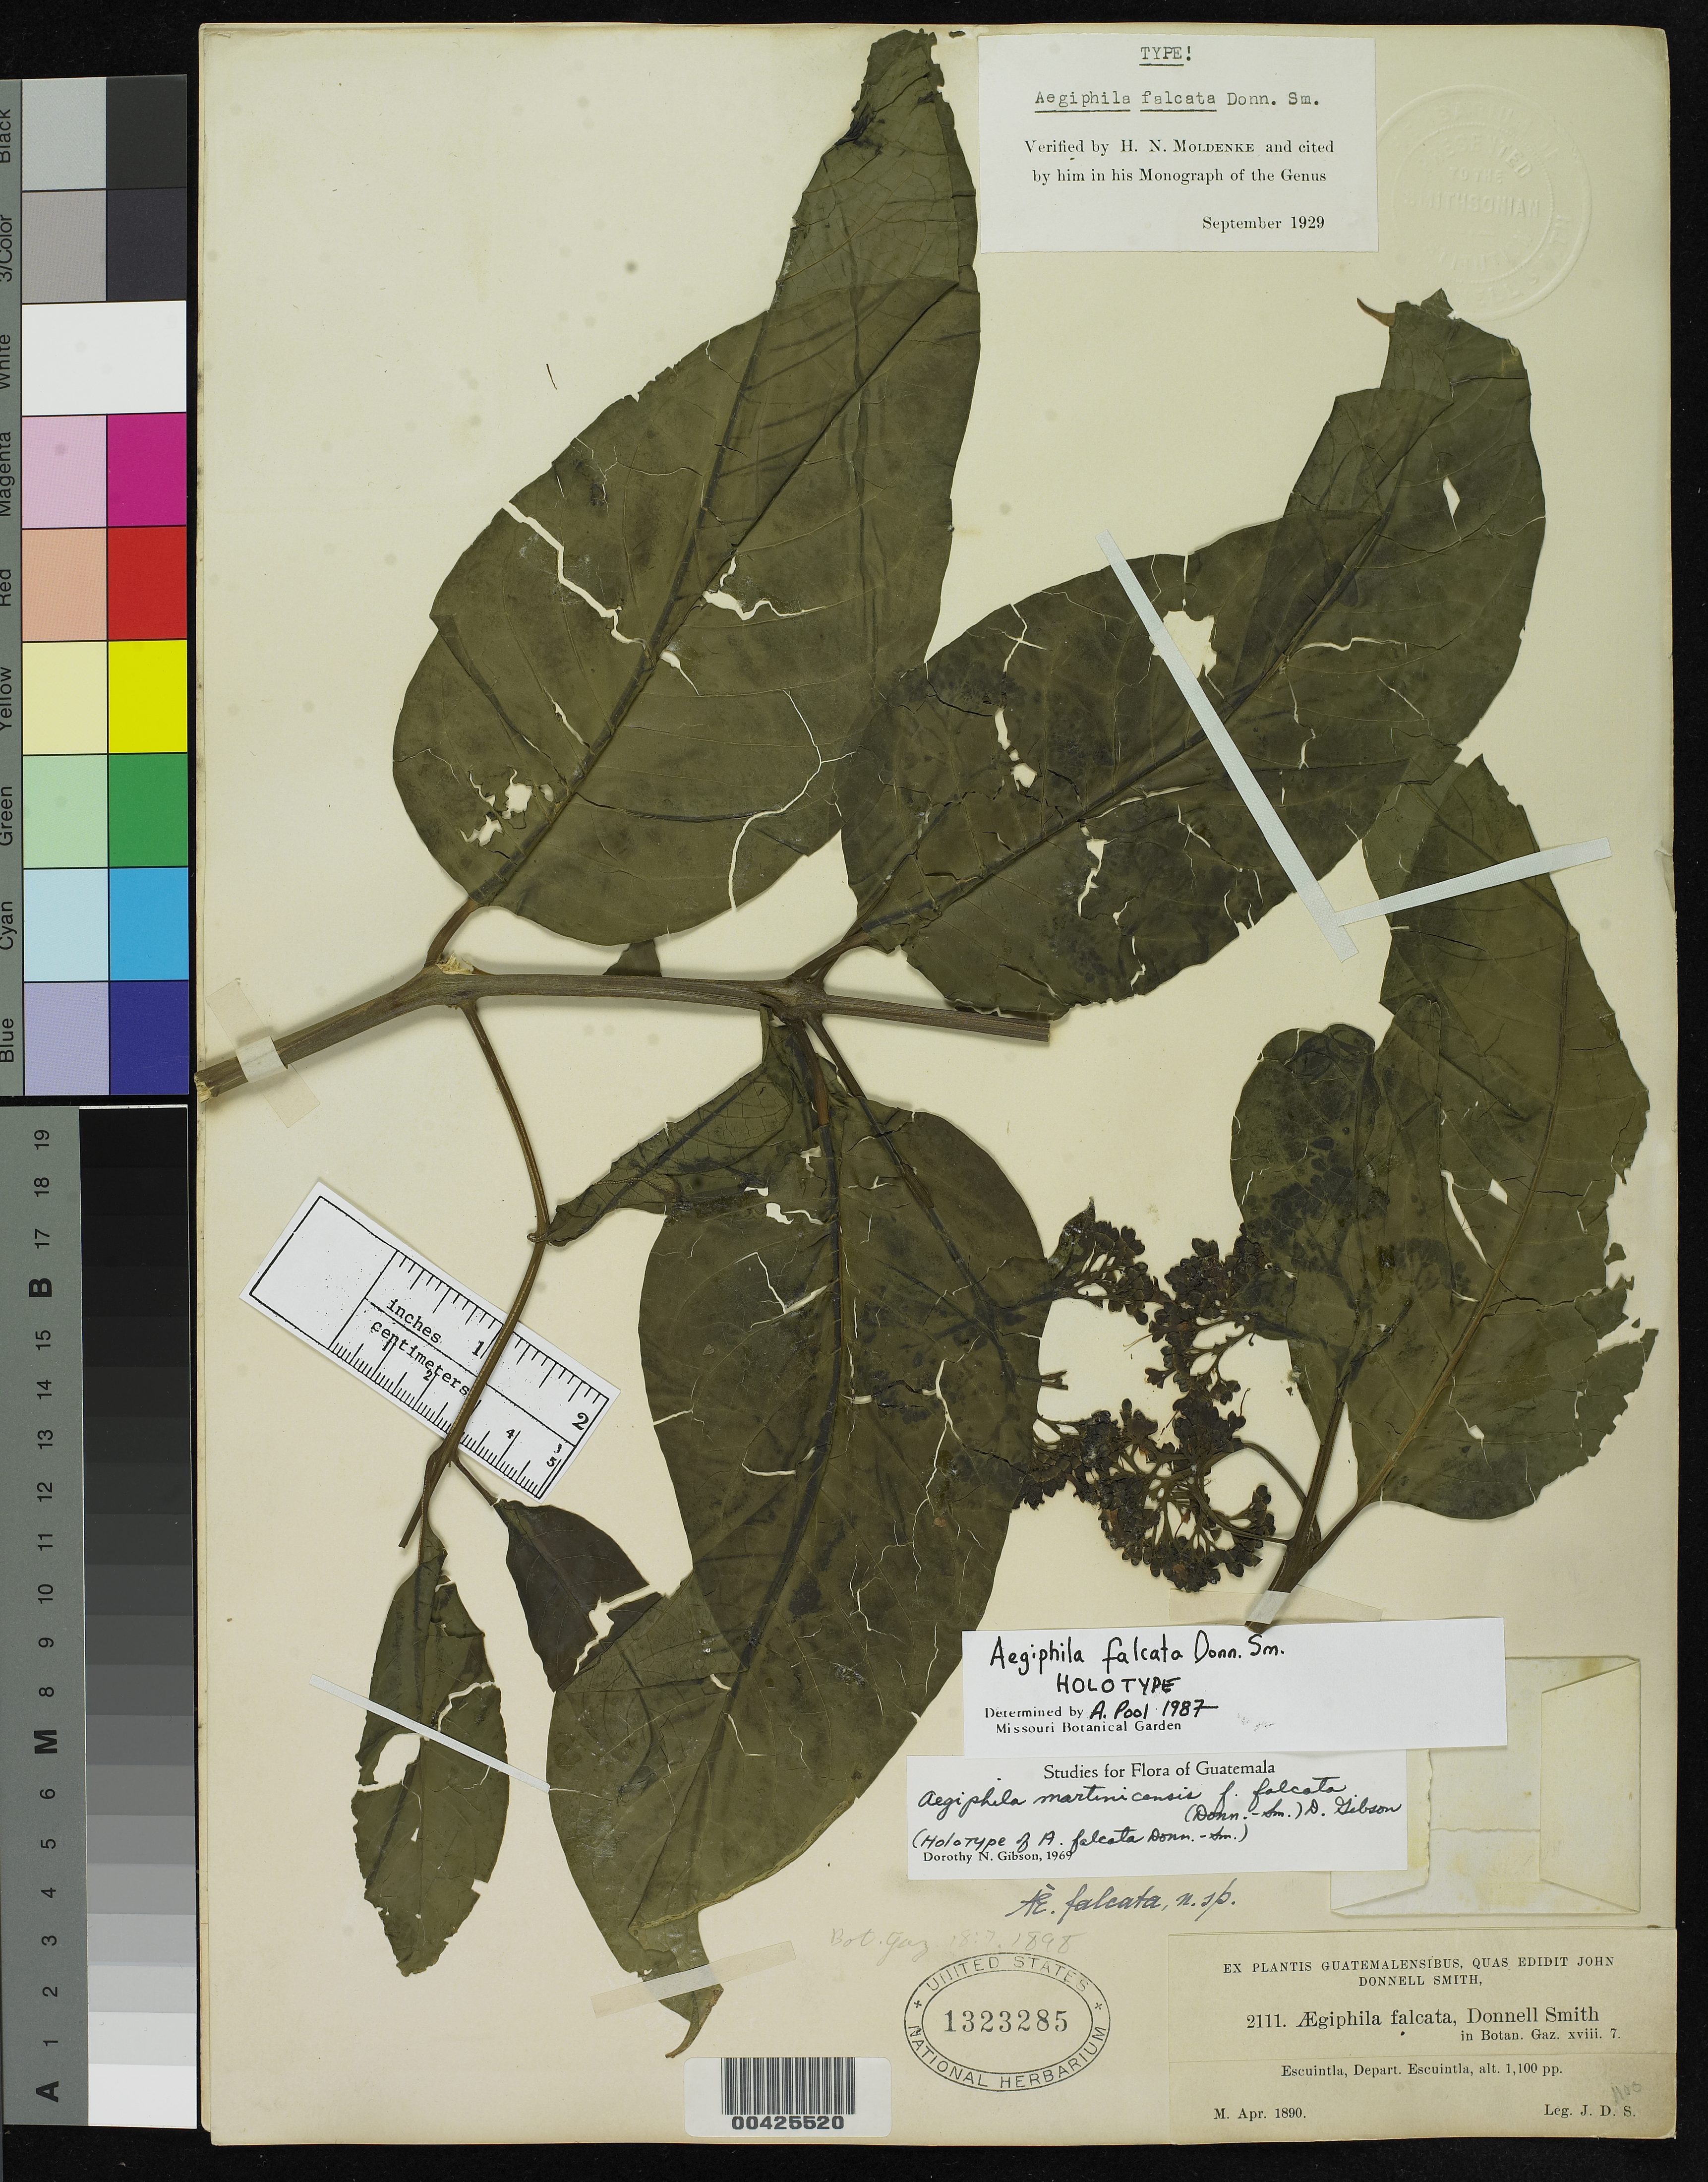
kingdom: Plantae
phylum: Tracheophyta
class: Magnoliopsida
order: Lamiales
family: Lamiaceae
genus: Aegiphila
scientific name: Aegiphila falcata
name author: Donn. Sm.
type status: Holotype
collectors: J. Donnell Smith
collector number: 2111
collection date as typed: Apr 1890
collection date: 1890-04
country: Guatemala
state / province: Escuintla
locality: Escuintla.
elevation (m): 1100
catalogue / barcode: US 1323285